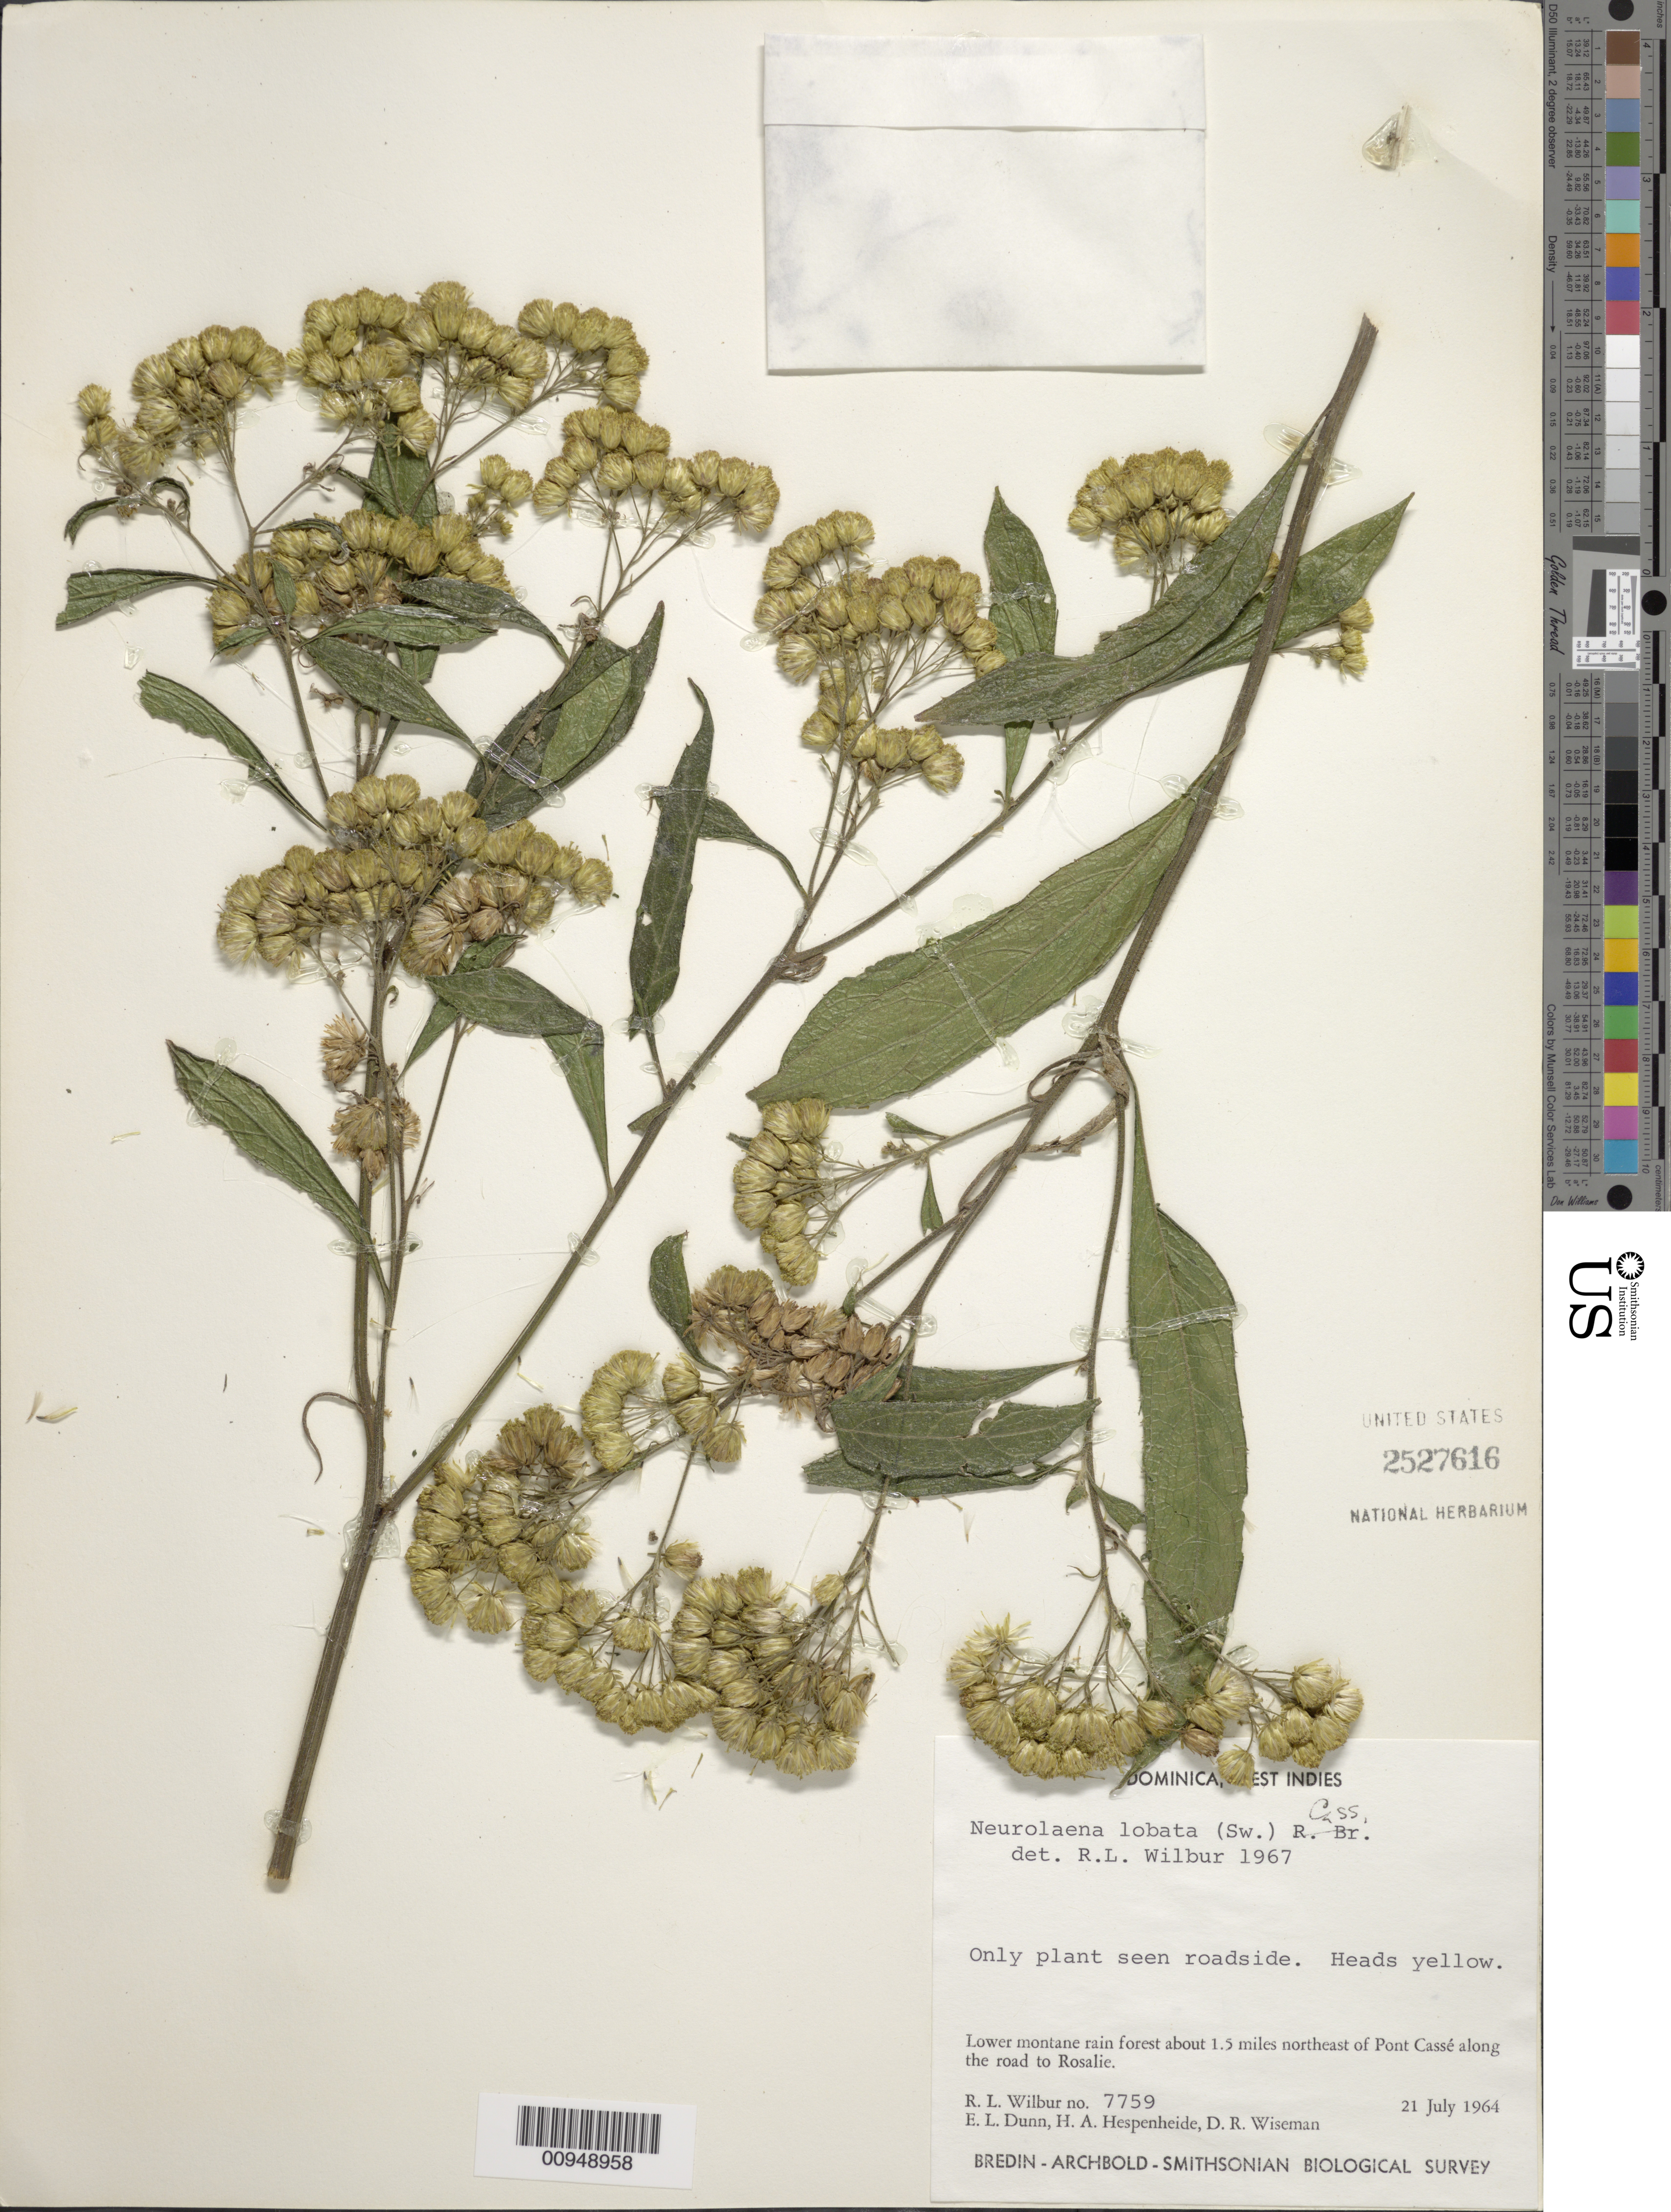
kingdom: Plantae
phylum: Tracheophyta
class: Magnoliopsida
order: Asterales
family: Asteraceae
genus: Neurolaena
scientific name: Neurolaena lobata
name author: (L.) R. Br. ex Cass.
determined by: Wilbur, R. L.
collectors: R. L. Wilbur, E. Dunn, H. A. Hespenheide & D. R. Wiseman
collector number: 7759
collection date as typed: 21 Jul 1964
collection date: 1964-07-21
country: Dominica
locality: lower montane rain forest about 1.5 miles NE of Pont Cassé along the road to Rosalie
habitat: Roadside, lower montane rain forest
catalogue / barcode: US 2527616